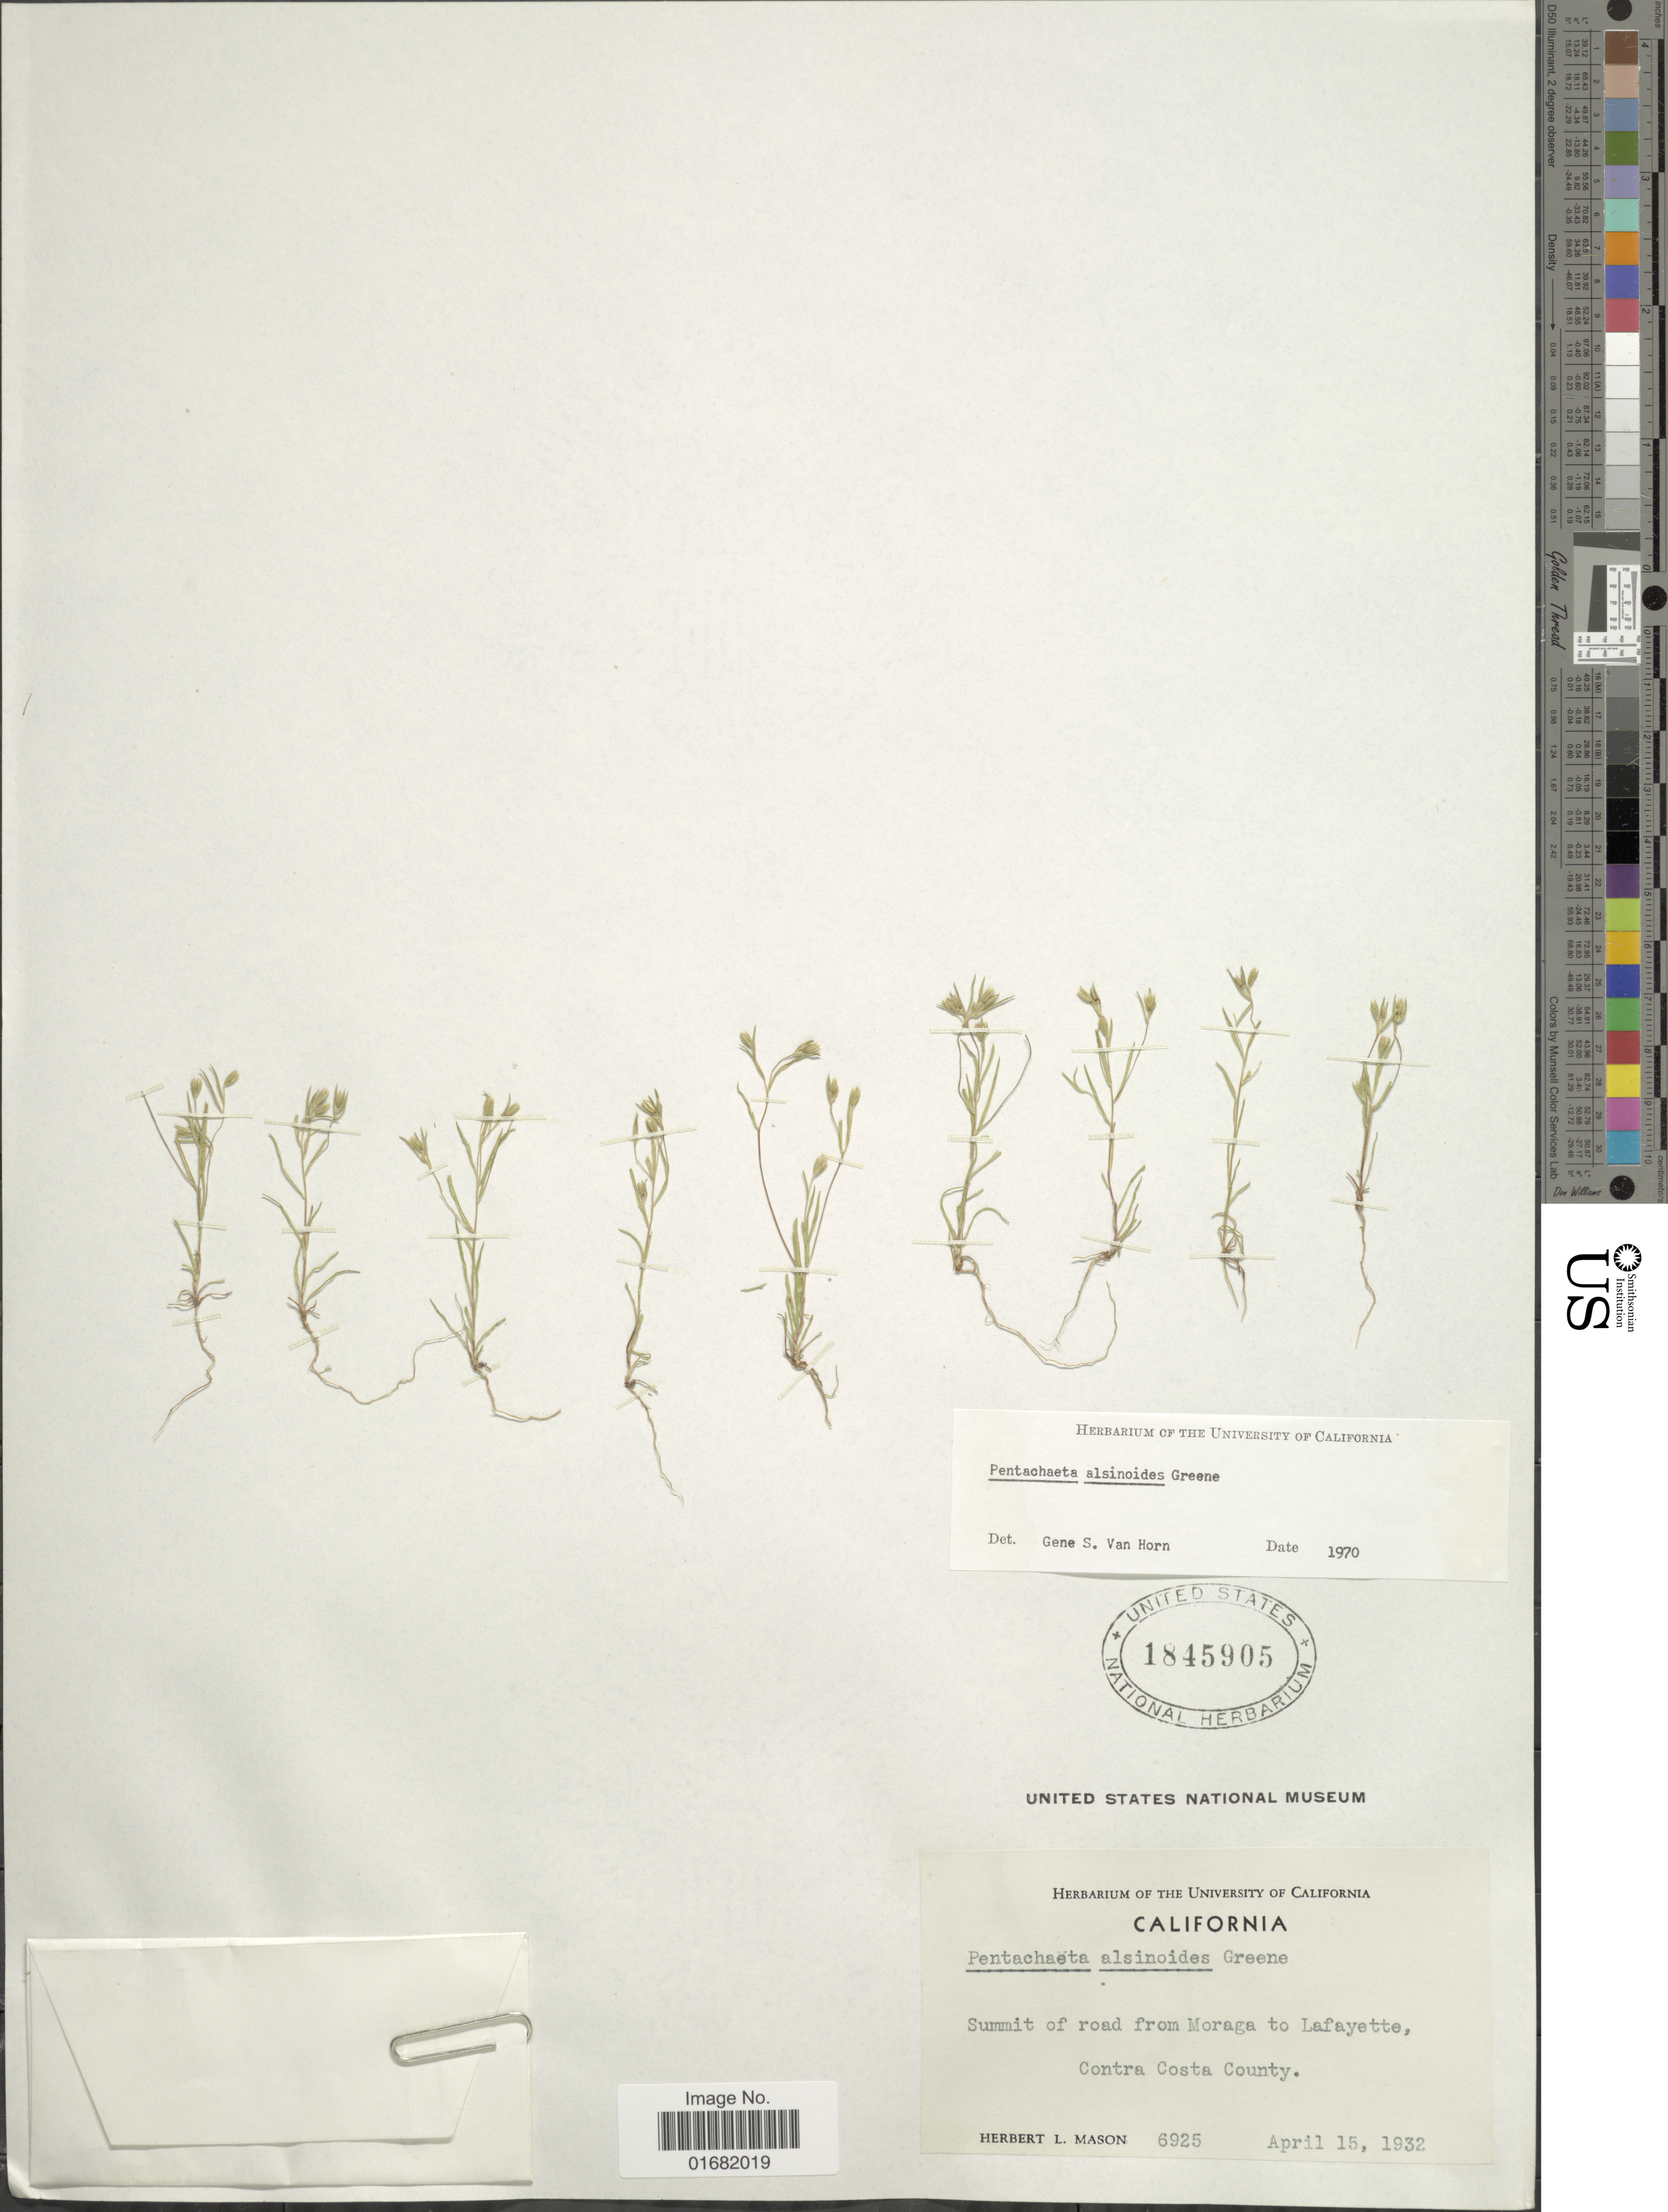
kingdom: Plantae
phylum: Tracheophyta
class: Magnoliopsida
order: Asterales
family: Asteraceae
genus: Pentachaeta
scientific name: Pentachaeta alsinoides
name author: Greene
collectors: H. L. Mason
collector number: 6925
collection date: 1932-04-15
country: United States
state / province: California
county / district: Contra Costa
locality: Summit of road from Moraga to Lafayette, Contra Costa County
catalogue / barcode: US 1845905